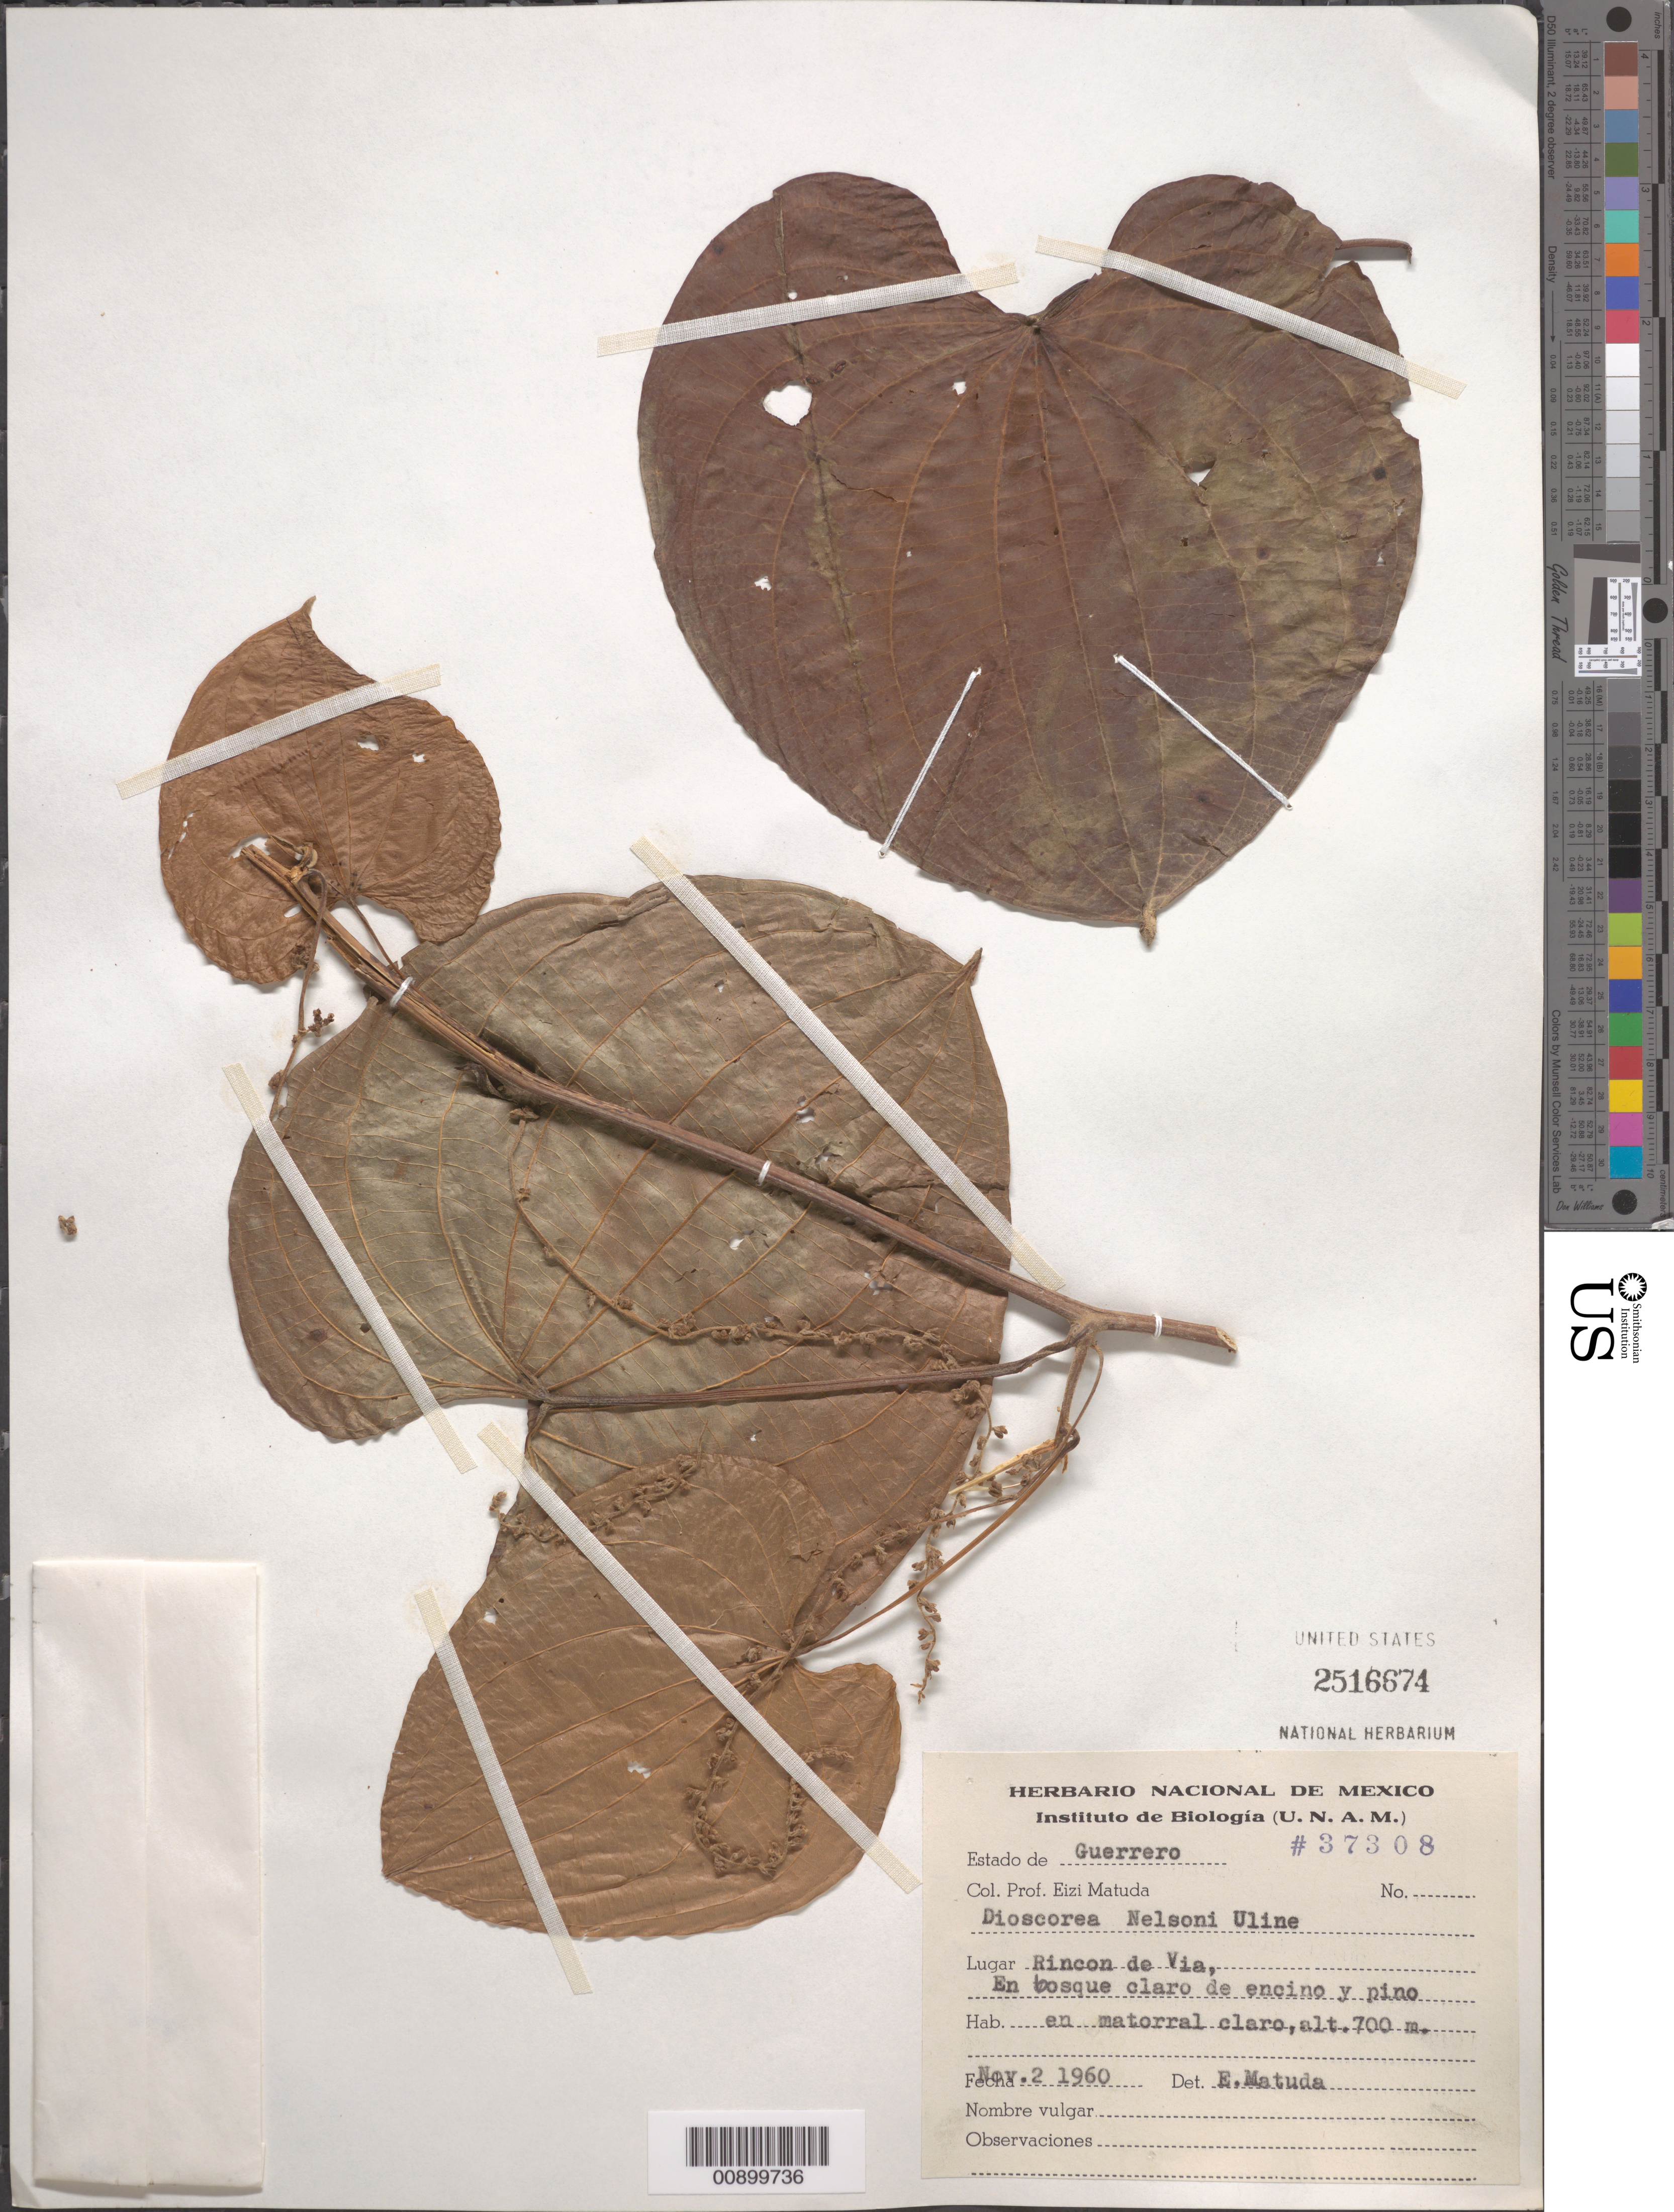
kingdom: Plantae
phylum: Tracheophyta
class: Liliopsida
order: Dioscoreales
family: Dioscoreaceae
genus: Dioscorea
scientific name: Dioscorea nelsonii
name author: Uline ex R. Knuth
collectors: E. Matuda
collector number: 37308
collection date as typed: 02 Nov 1960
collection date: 1960-11-02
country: Mexico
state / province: Guerrero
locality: Rincon de Via. Guerrero.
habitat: En bosque claro de encino y pino, en matorral claro.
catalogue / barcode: US 2516674